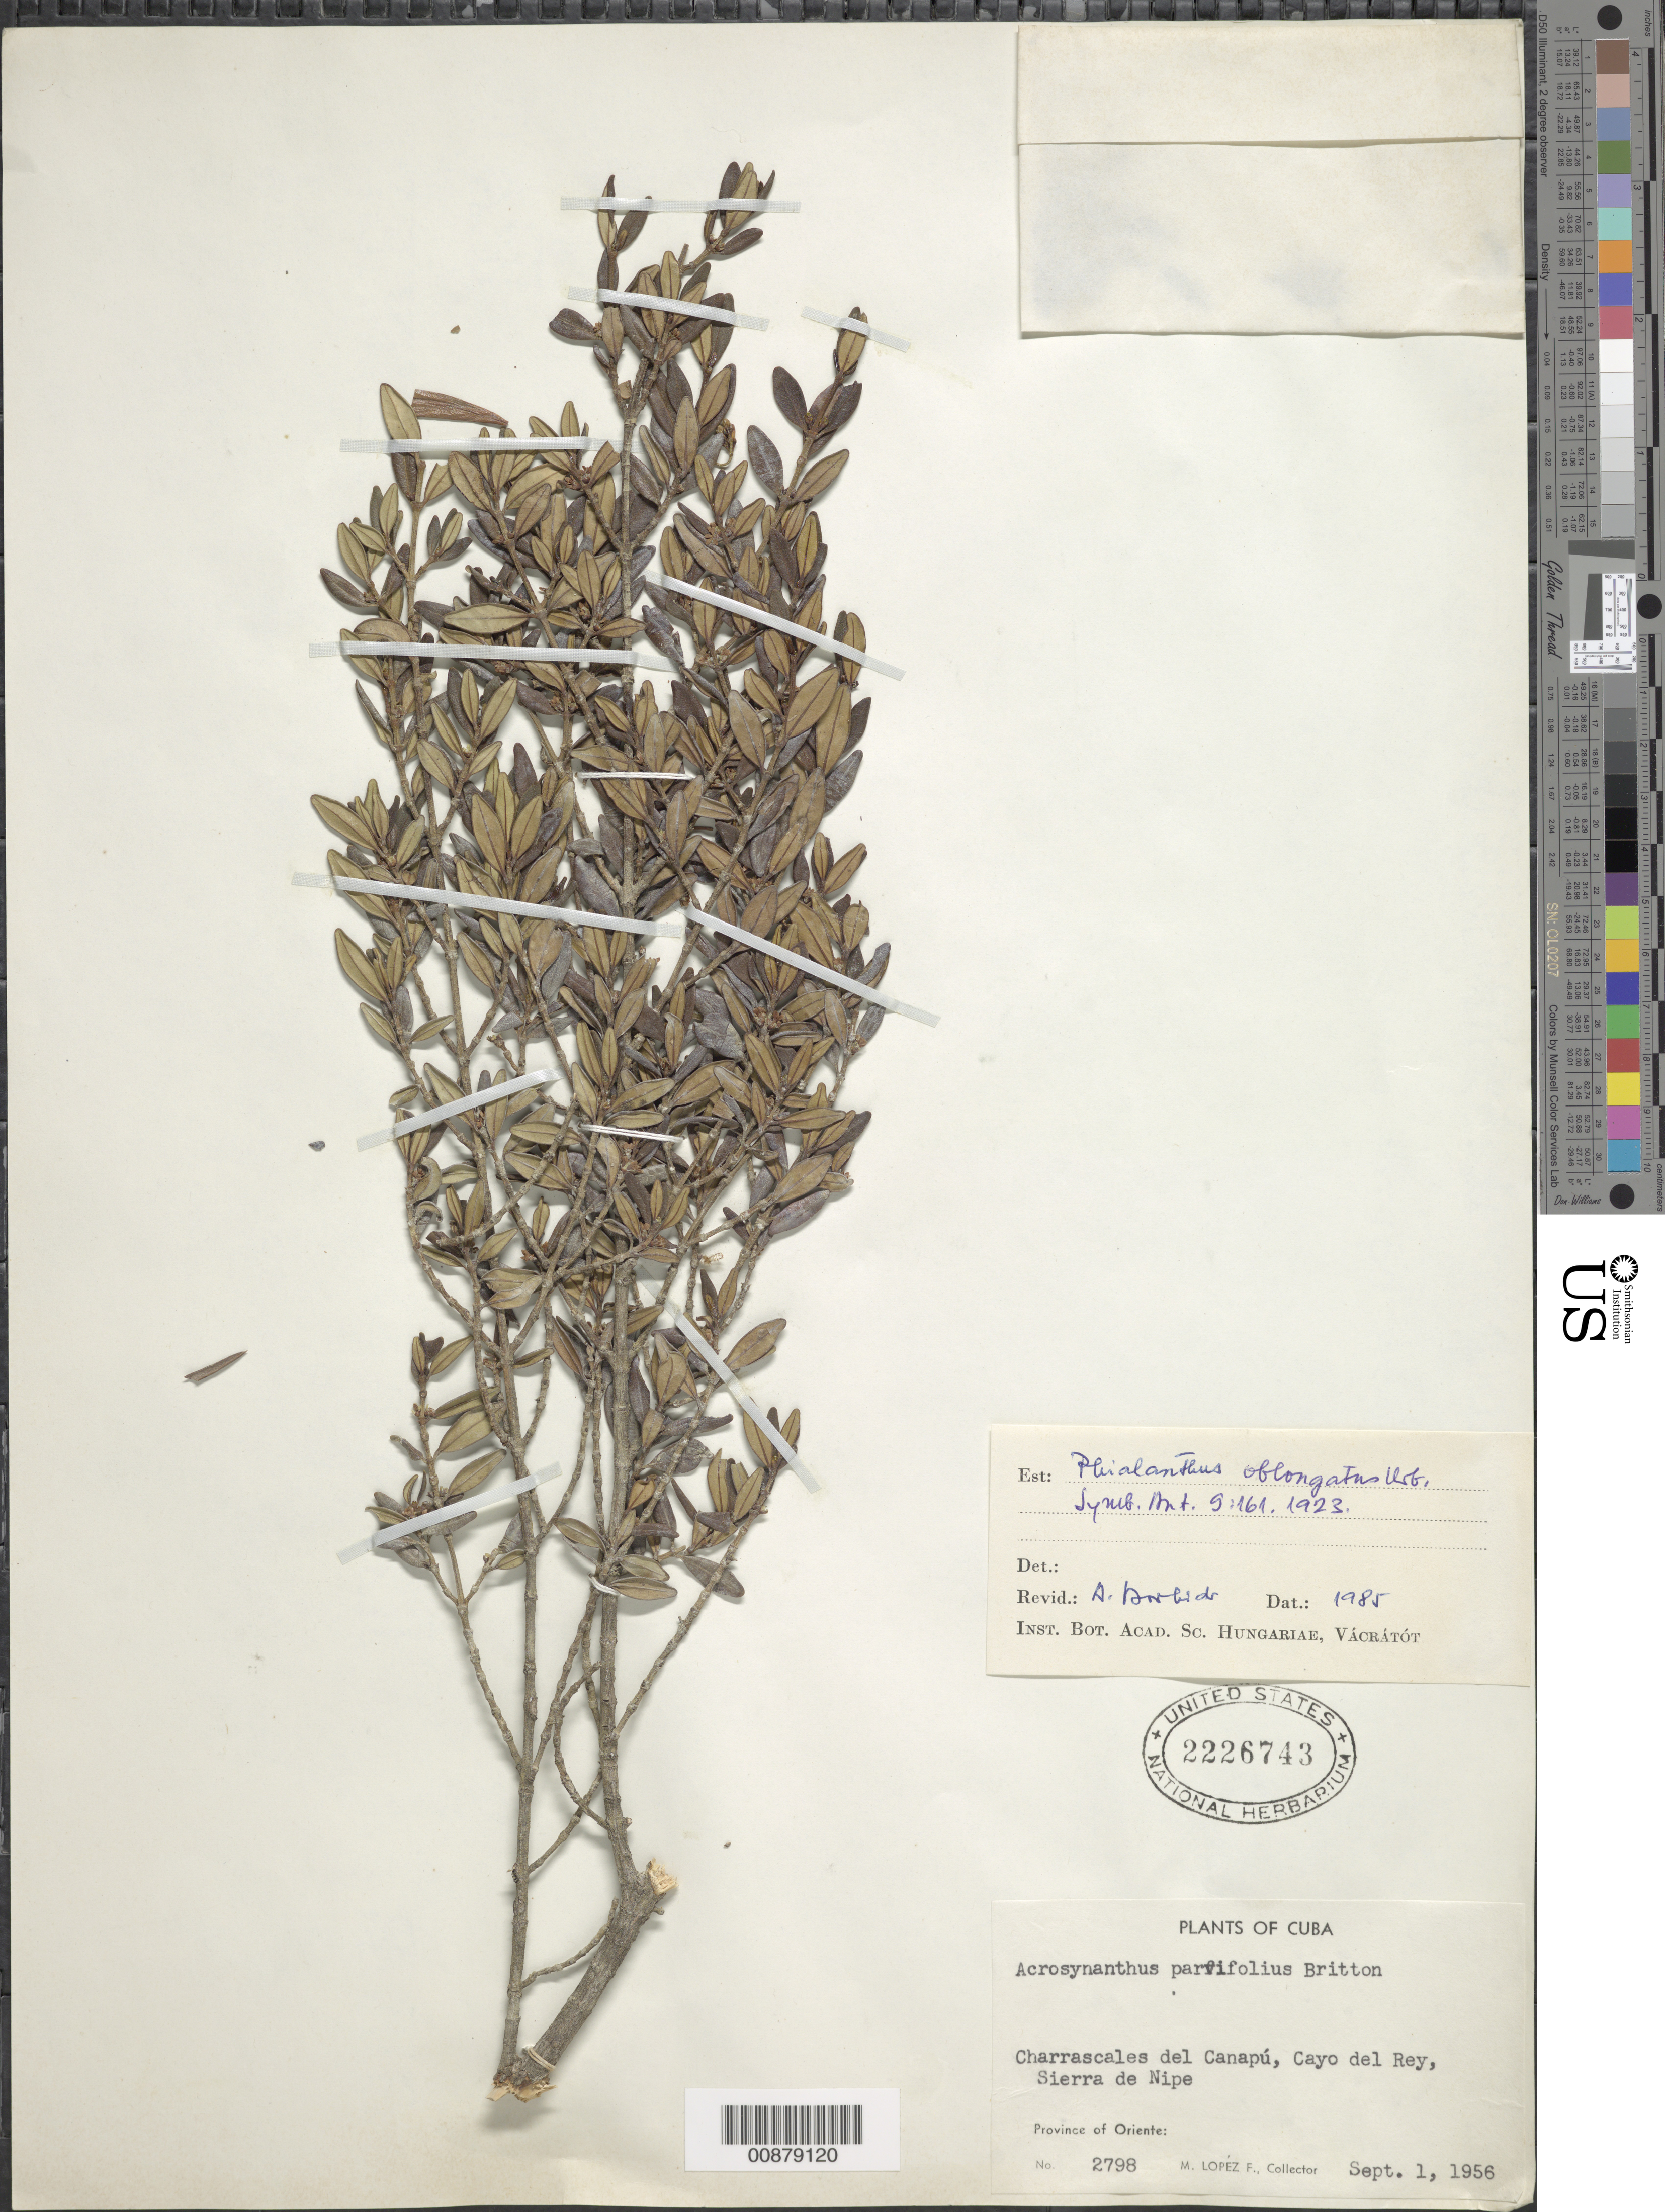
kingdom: Plantae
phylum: Tracheophyta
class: Magnoliopsida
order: Gentianales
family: Rubiaceae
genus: Phialanthus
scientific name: Phialanthus oblongatus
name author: Urb.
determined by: Borhidi, Attila L.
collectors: M. López Figueiras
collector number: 2798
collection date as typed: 01 Sep 1956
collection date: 1956-09-01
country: Cuba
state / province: Holguín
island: Cuba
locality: Charrascales del Canapú, Cayo del Rey, Sierra de Nipe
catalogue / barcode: US 2226743